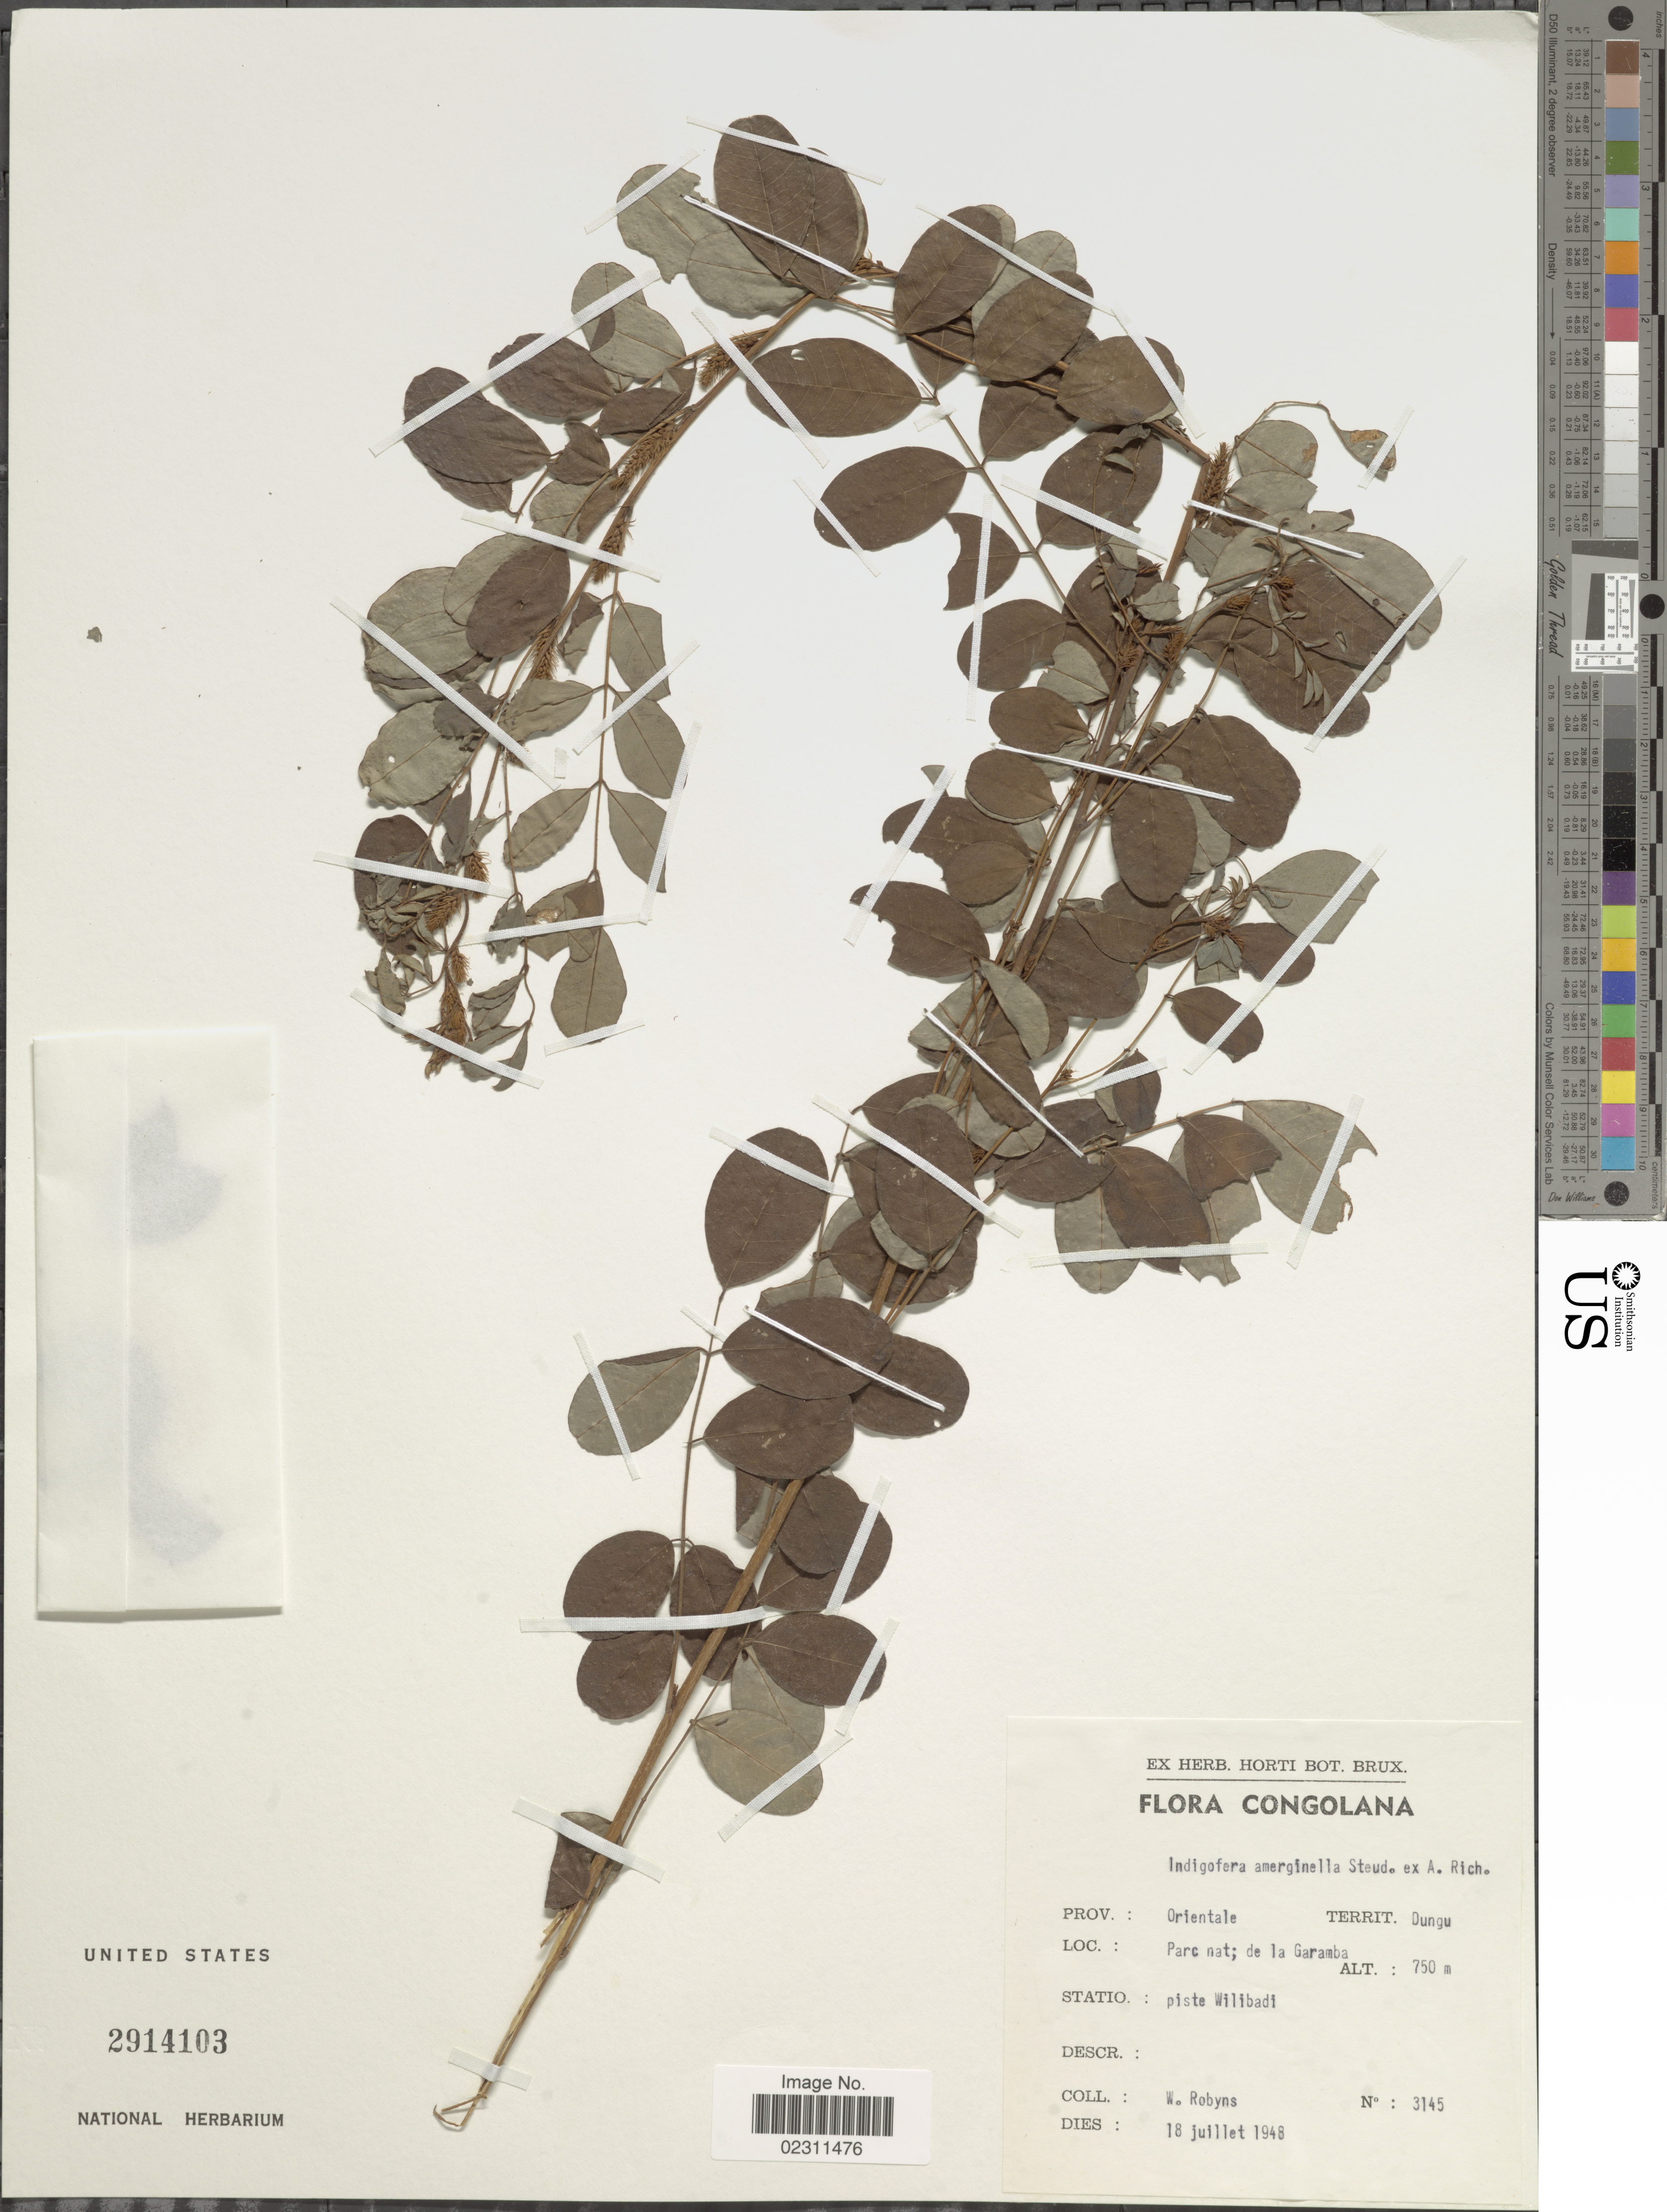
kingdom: Plantae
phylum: Tracheophyta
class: Magnoliopsida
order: Fabales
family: Fabaceae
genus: Indigofera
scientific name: Indigofera amerginella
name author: Steud.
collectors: W. Robyns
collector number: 3145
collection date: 1948-07-18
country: Congo, Democratic Republic of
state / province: Haut-Uele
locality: Prov.: Orientale. Territ. Dungu. Parc nat; de la Garamba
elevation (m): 750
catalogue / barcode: US 2914103